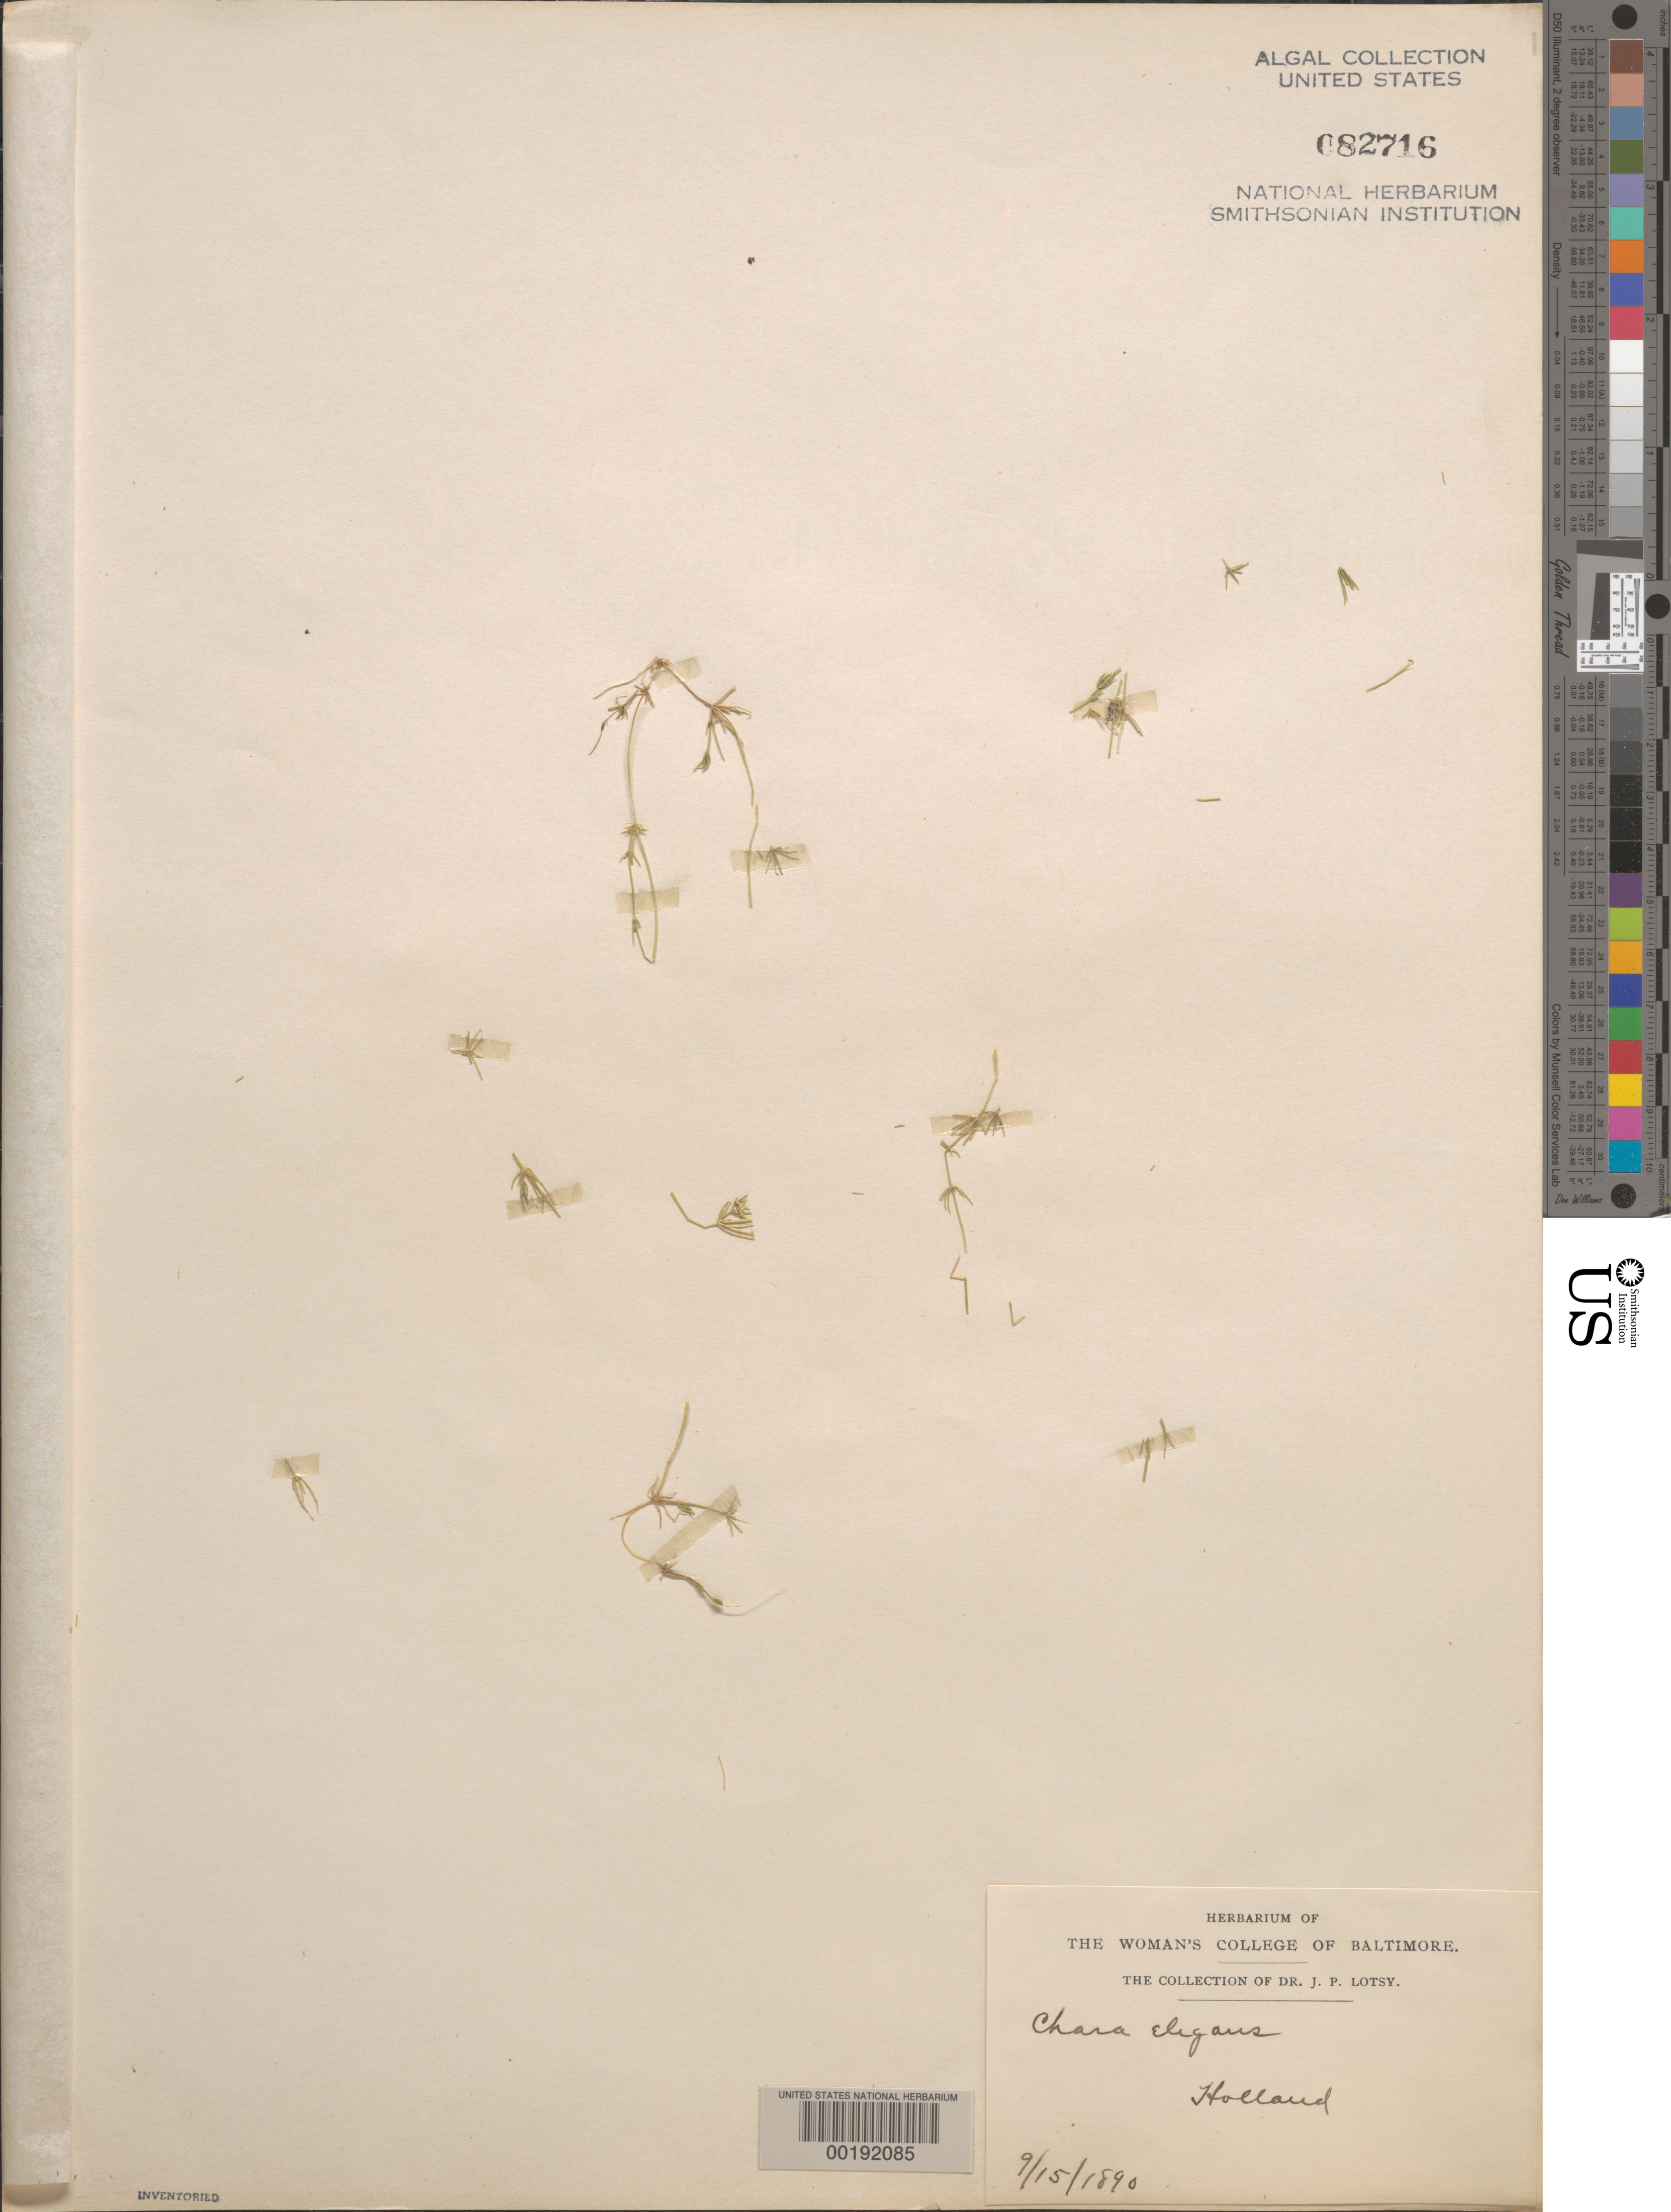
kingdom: Plantae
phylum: Charophyta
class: Charophyceae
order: Charales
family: Characeae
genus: Chara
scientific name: Chara zeylanica var. elegans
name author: (A. Braun ex Allen) van Raam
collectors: J. Lotsy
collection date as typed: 15 Sep 1890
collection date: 1890-09-15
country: Netherlands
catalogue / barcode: US 82716